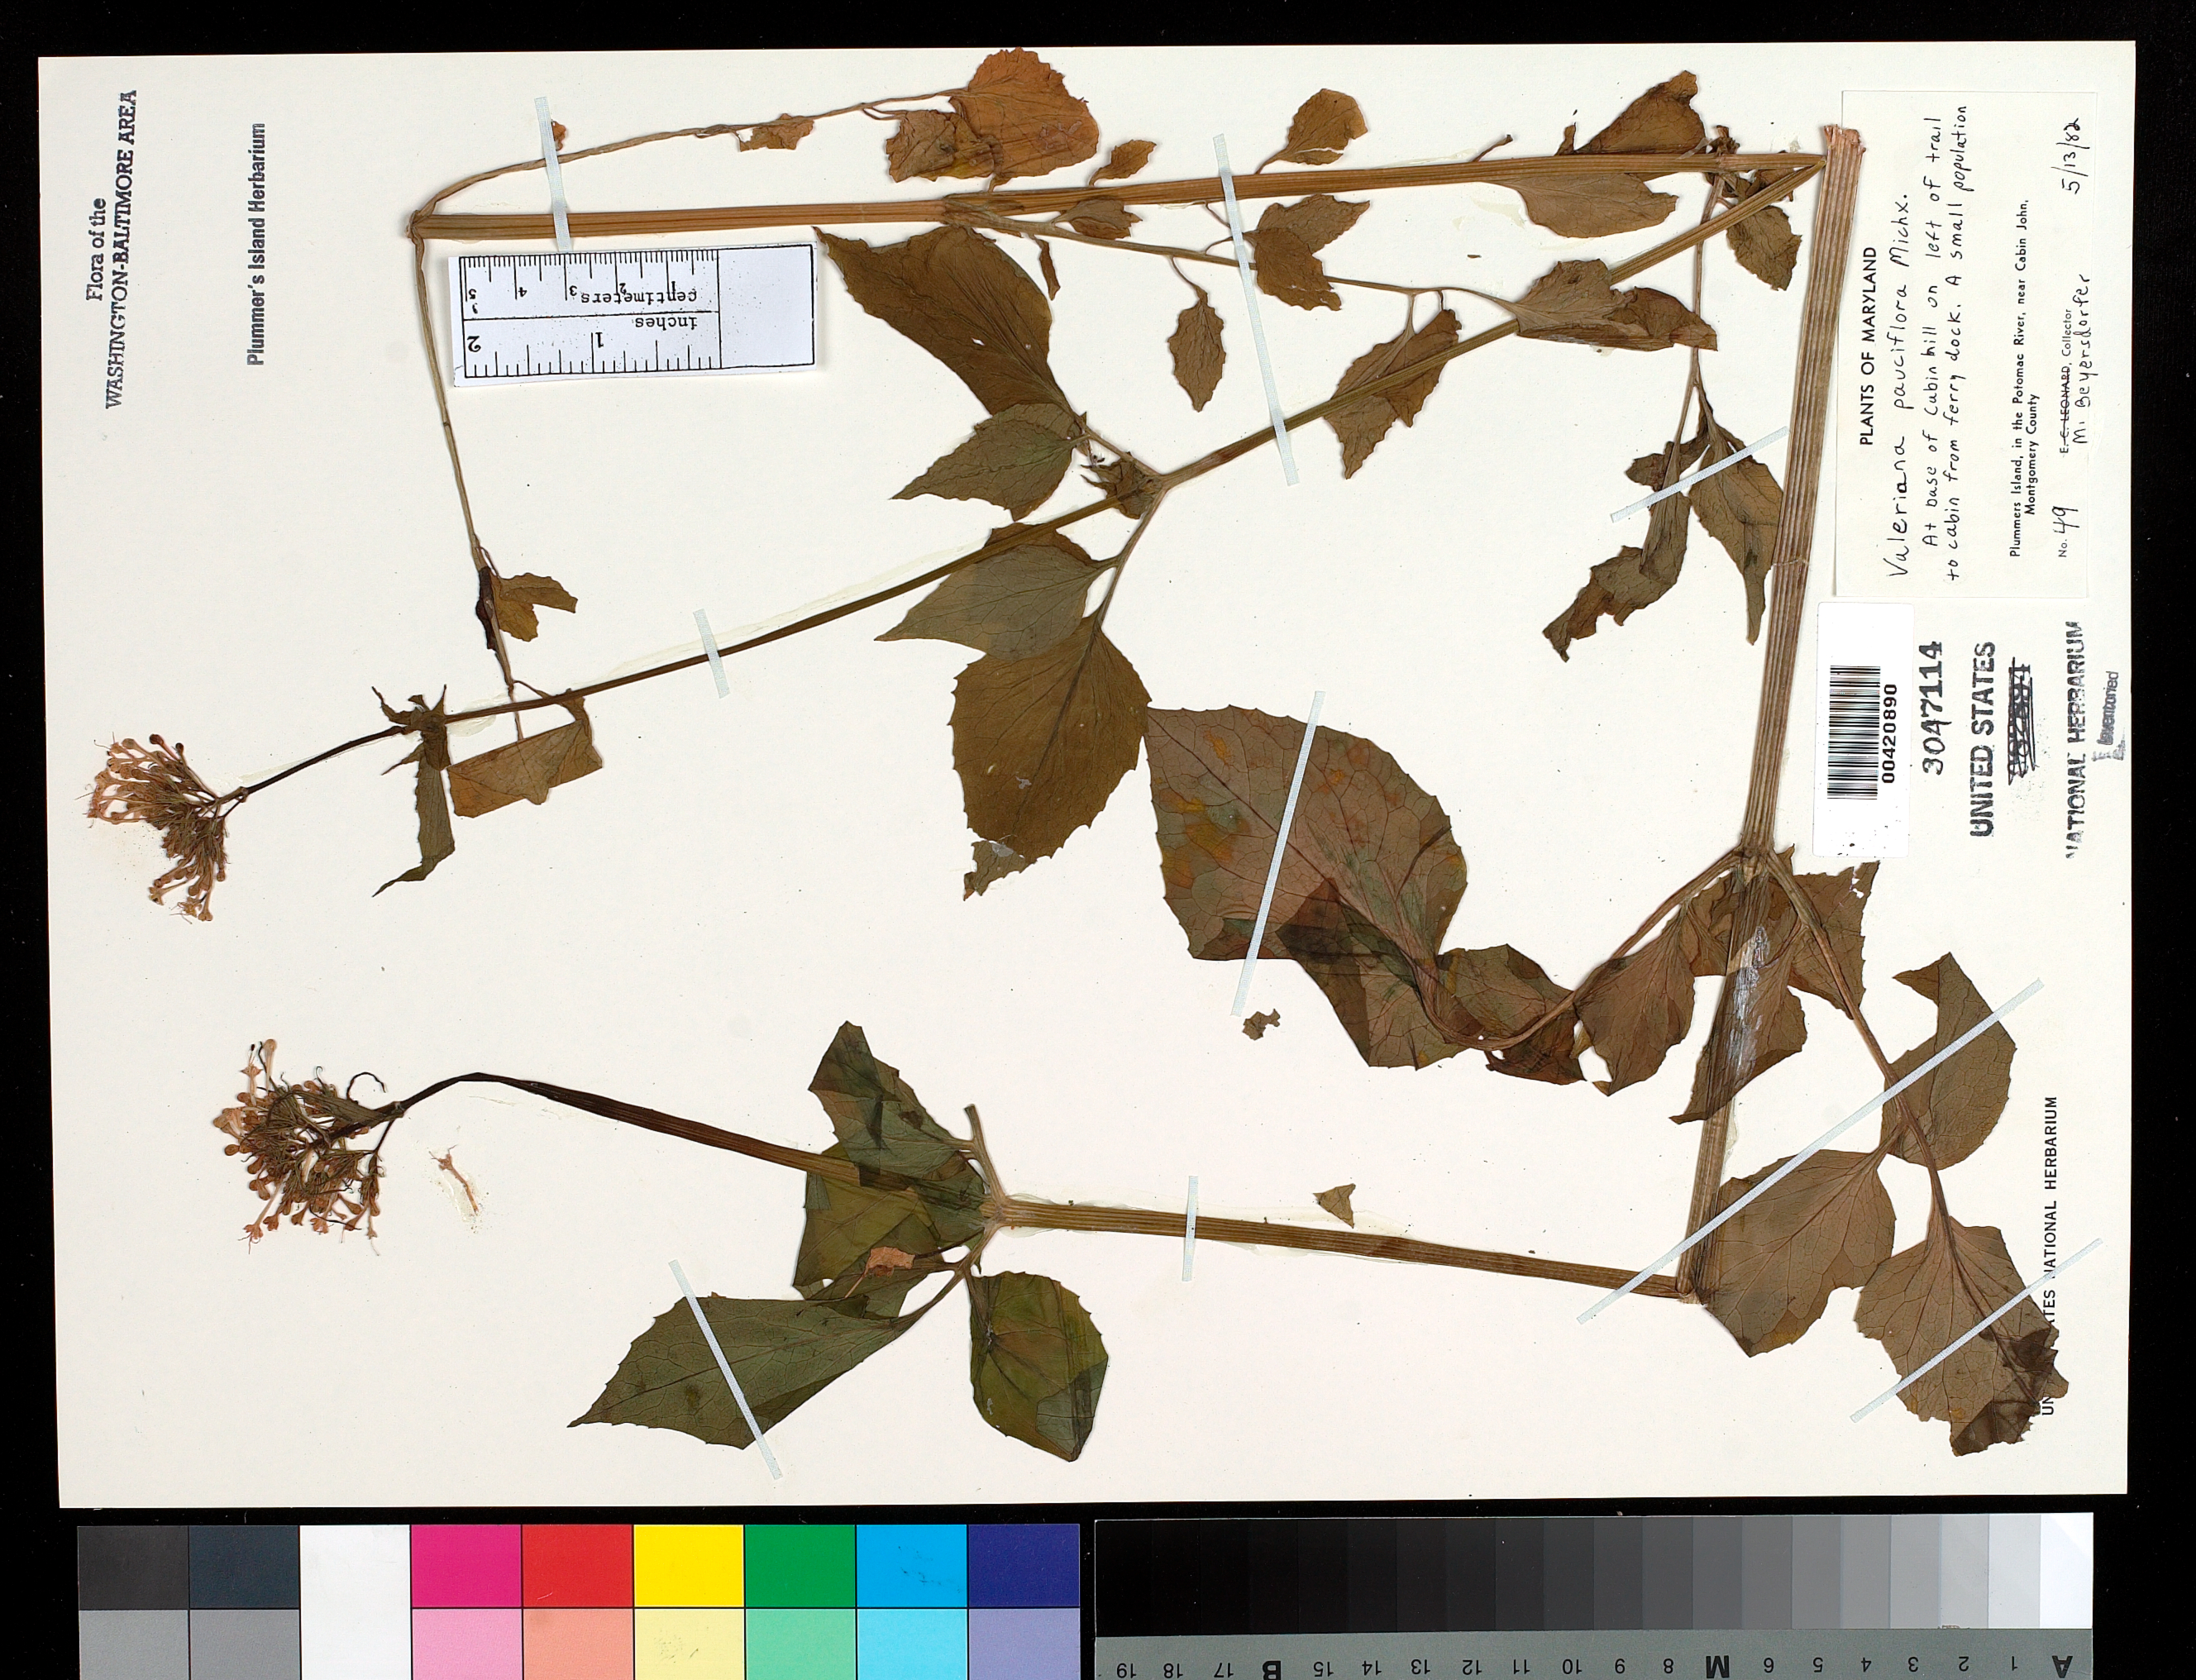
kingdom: Plantae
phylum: Tracheophyta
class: Magnoliopsida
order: Dipsacales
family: Caprifoliaceae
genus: Valeriana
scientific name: Valeriana pauciflora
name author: Michx.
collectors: M. Beyersdorfer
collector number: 49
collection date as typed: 13 May 1982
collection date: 1982-05-13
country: United States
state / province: Maryland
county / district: Montgomery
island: Plummers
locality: Plummer's Island; at base of Cabin Hill on left of trail to Cabin from Ferry Dock C. & O. Canal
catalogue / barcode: US 3047114